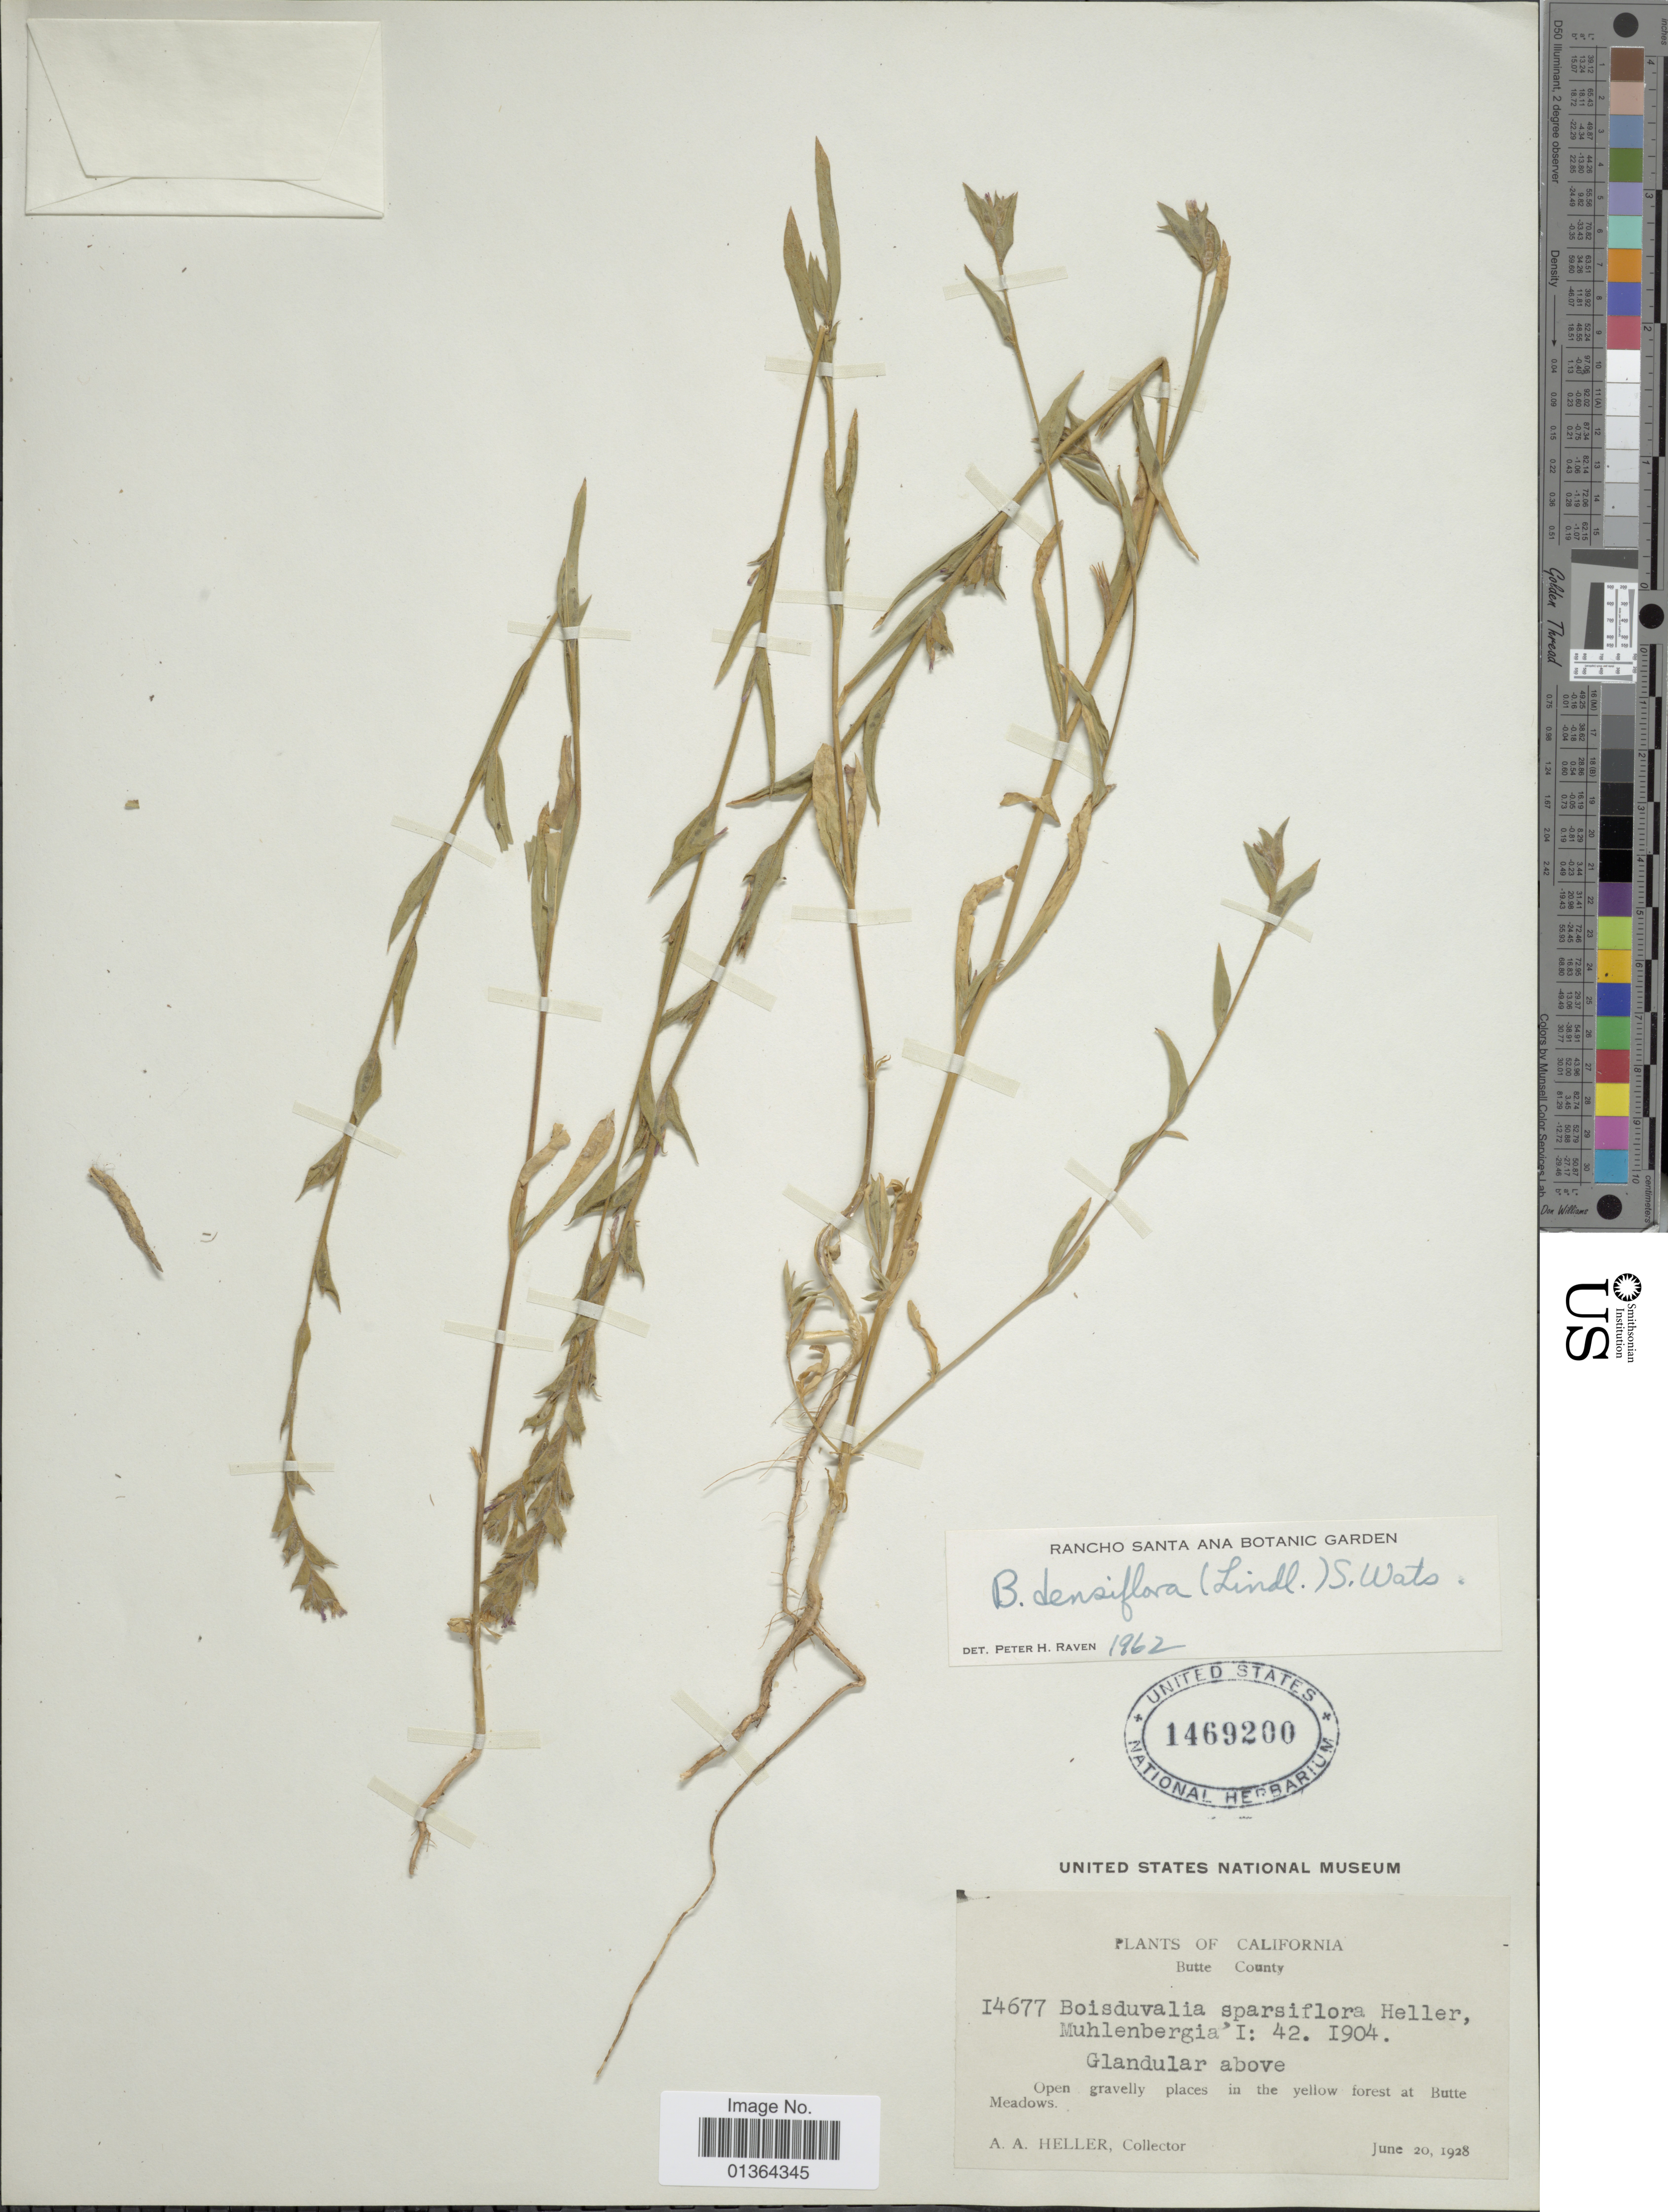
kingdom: Plantae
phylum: Tracheophyta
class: Magnoliopsida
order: Myrtales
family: Onagraceae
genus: Epilobium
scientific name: Epilobium densiflorum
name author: (Lindl.) Hoch & P.H. Raven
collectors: A. A. Heller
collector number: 14677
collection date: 1928-06-20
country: United States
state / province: California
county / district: Butte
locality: Butte County, Butte Meadows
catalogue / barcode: US 1469200